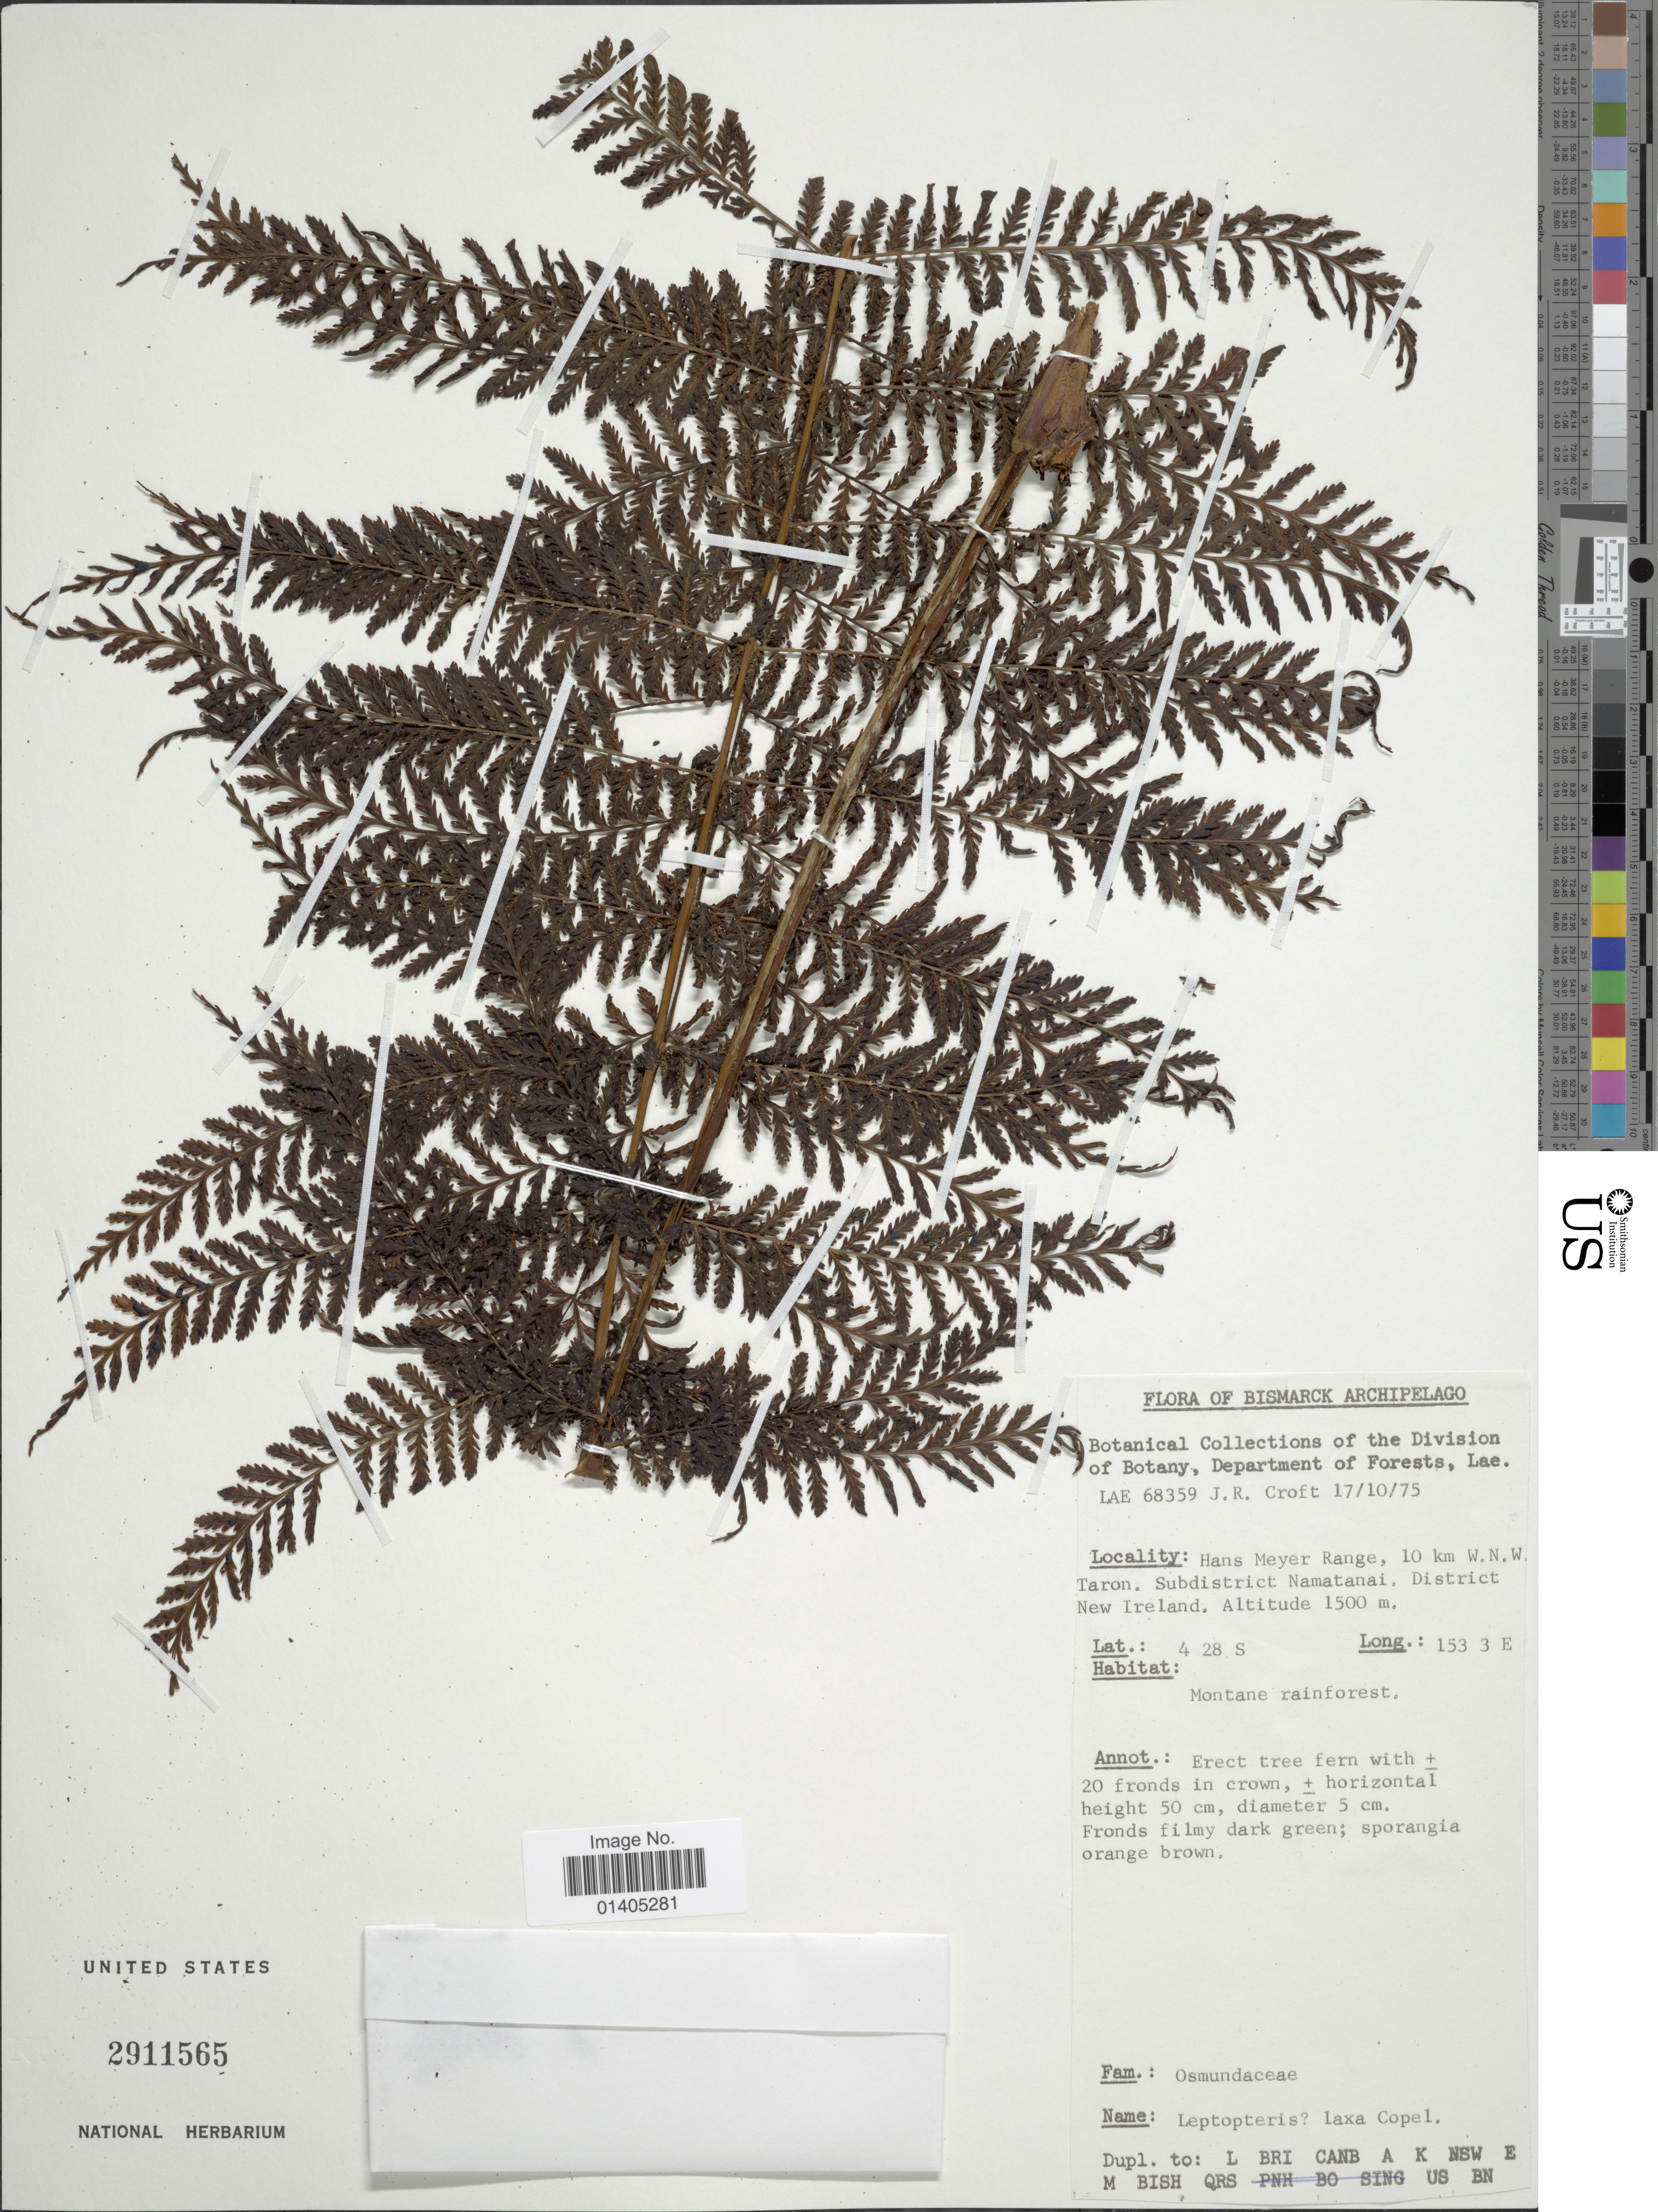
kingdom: Plantae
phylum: Tracheophyta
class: Polypodiopsida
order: Osmundales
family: Osmundaceae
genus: Leptopteris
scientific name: Leptopteris alpina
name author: (Baker) C. Chr.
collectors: J. R. Croft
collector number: LAE 68359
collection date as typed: Transcribed d/m/y: 17/10/75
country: Papua New Guinea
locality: Hans Meyer Range, 10 km W.N.W. Taron, Subdistrict Namatanai, District New Ireland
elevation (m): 1500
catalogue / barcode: US 2911565